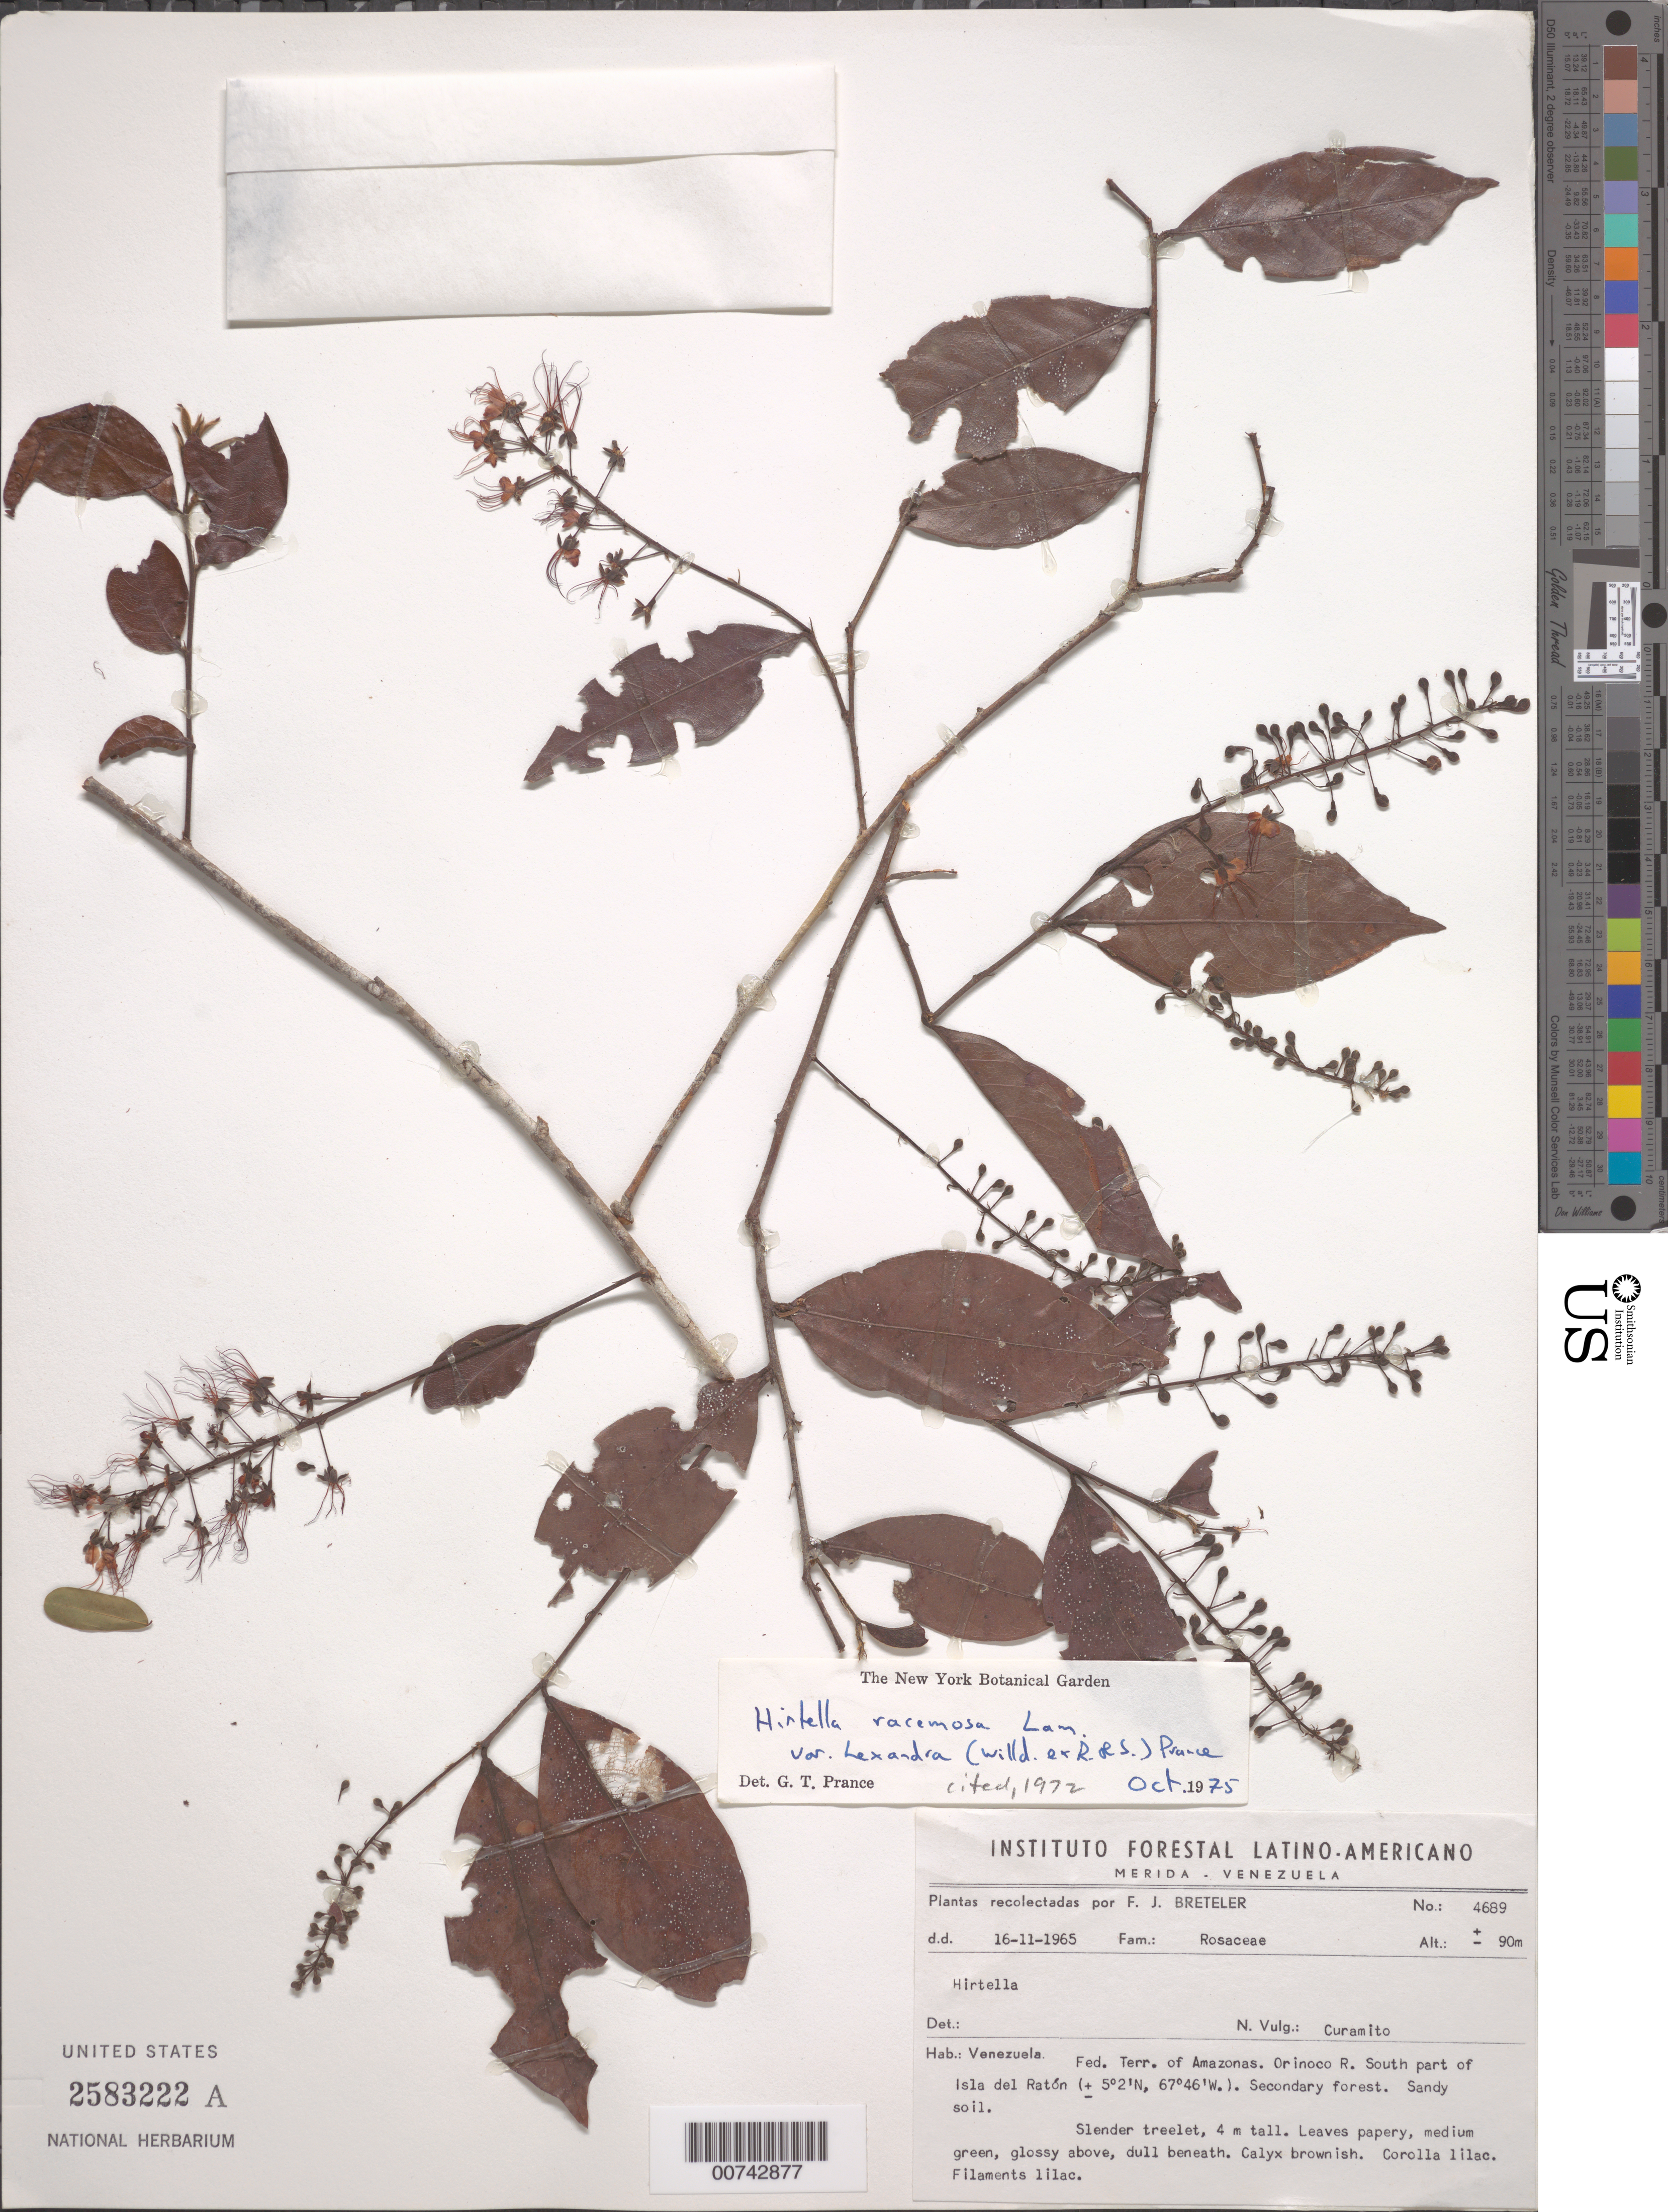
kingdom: Plantae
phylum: Tracheophyta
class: Magnoliopsida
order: Malpighiales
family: Chrysobalanaceae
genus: Hirtella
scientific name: Hirtella racemosa var. hexandra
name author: (Willd. ex Roem. & Schult.) Prance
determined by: Prance, G. T.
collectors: F. J. Breteler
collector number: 4689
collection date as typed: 16-Nov-65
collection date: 1965-11-16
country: Venezuela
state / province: Amazonas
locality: Orinoco R., southern part of Isla del Raton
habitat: Secondary forest, sandy soil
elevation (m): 90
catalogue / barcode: US 2583222A